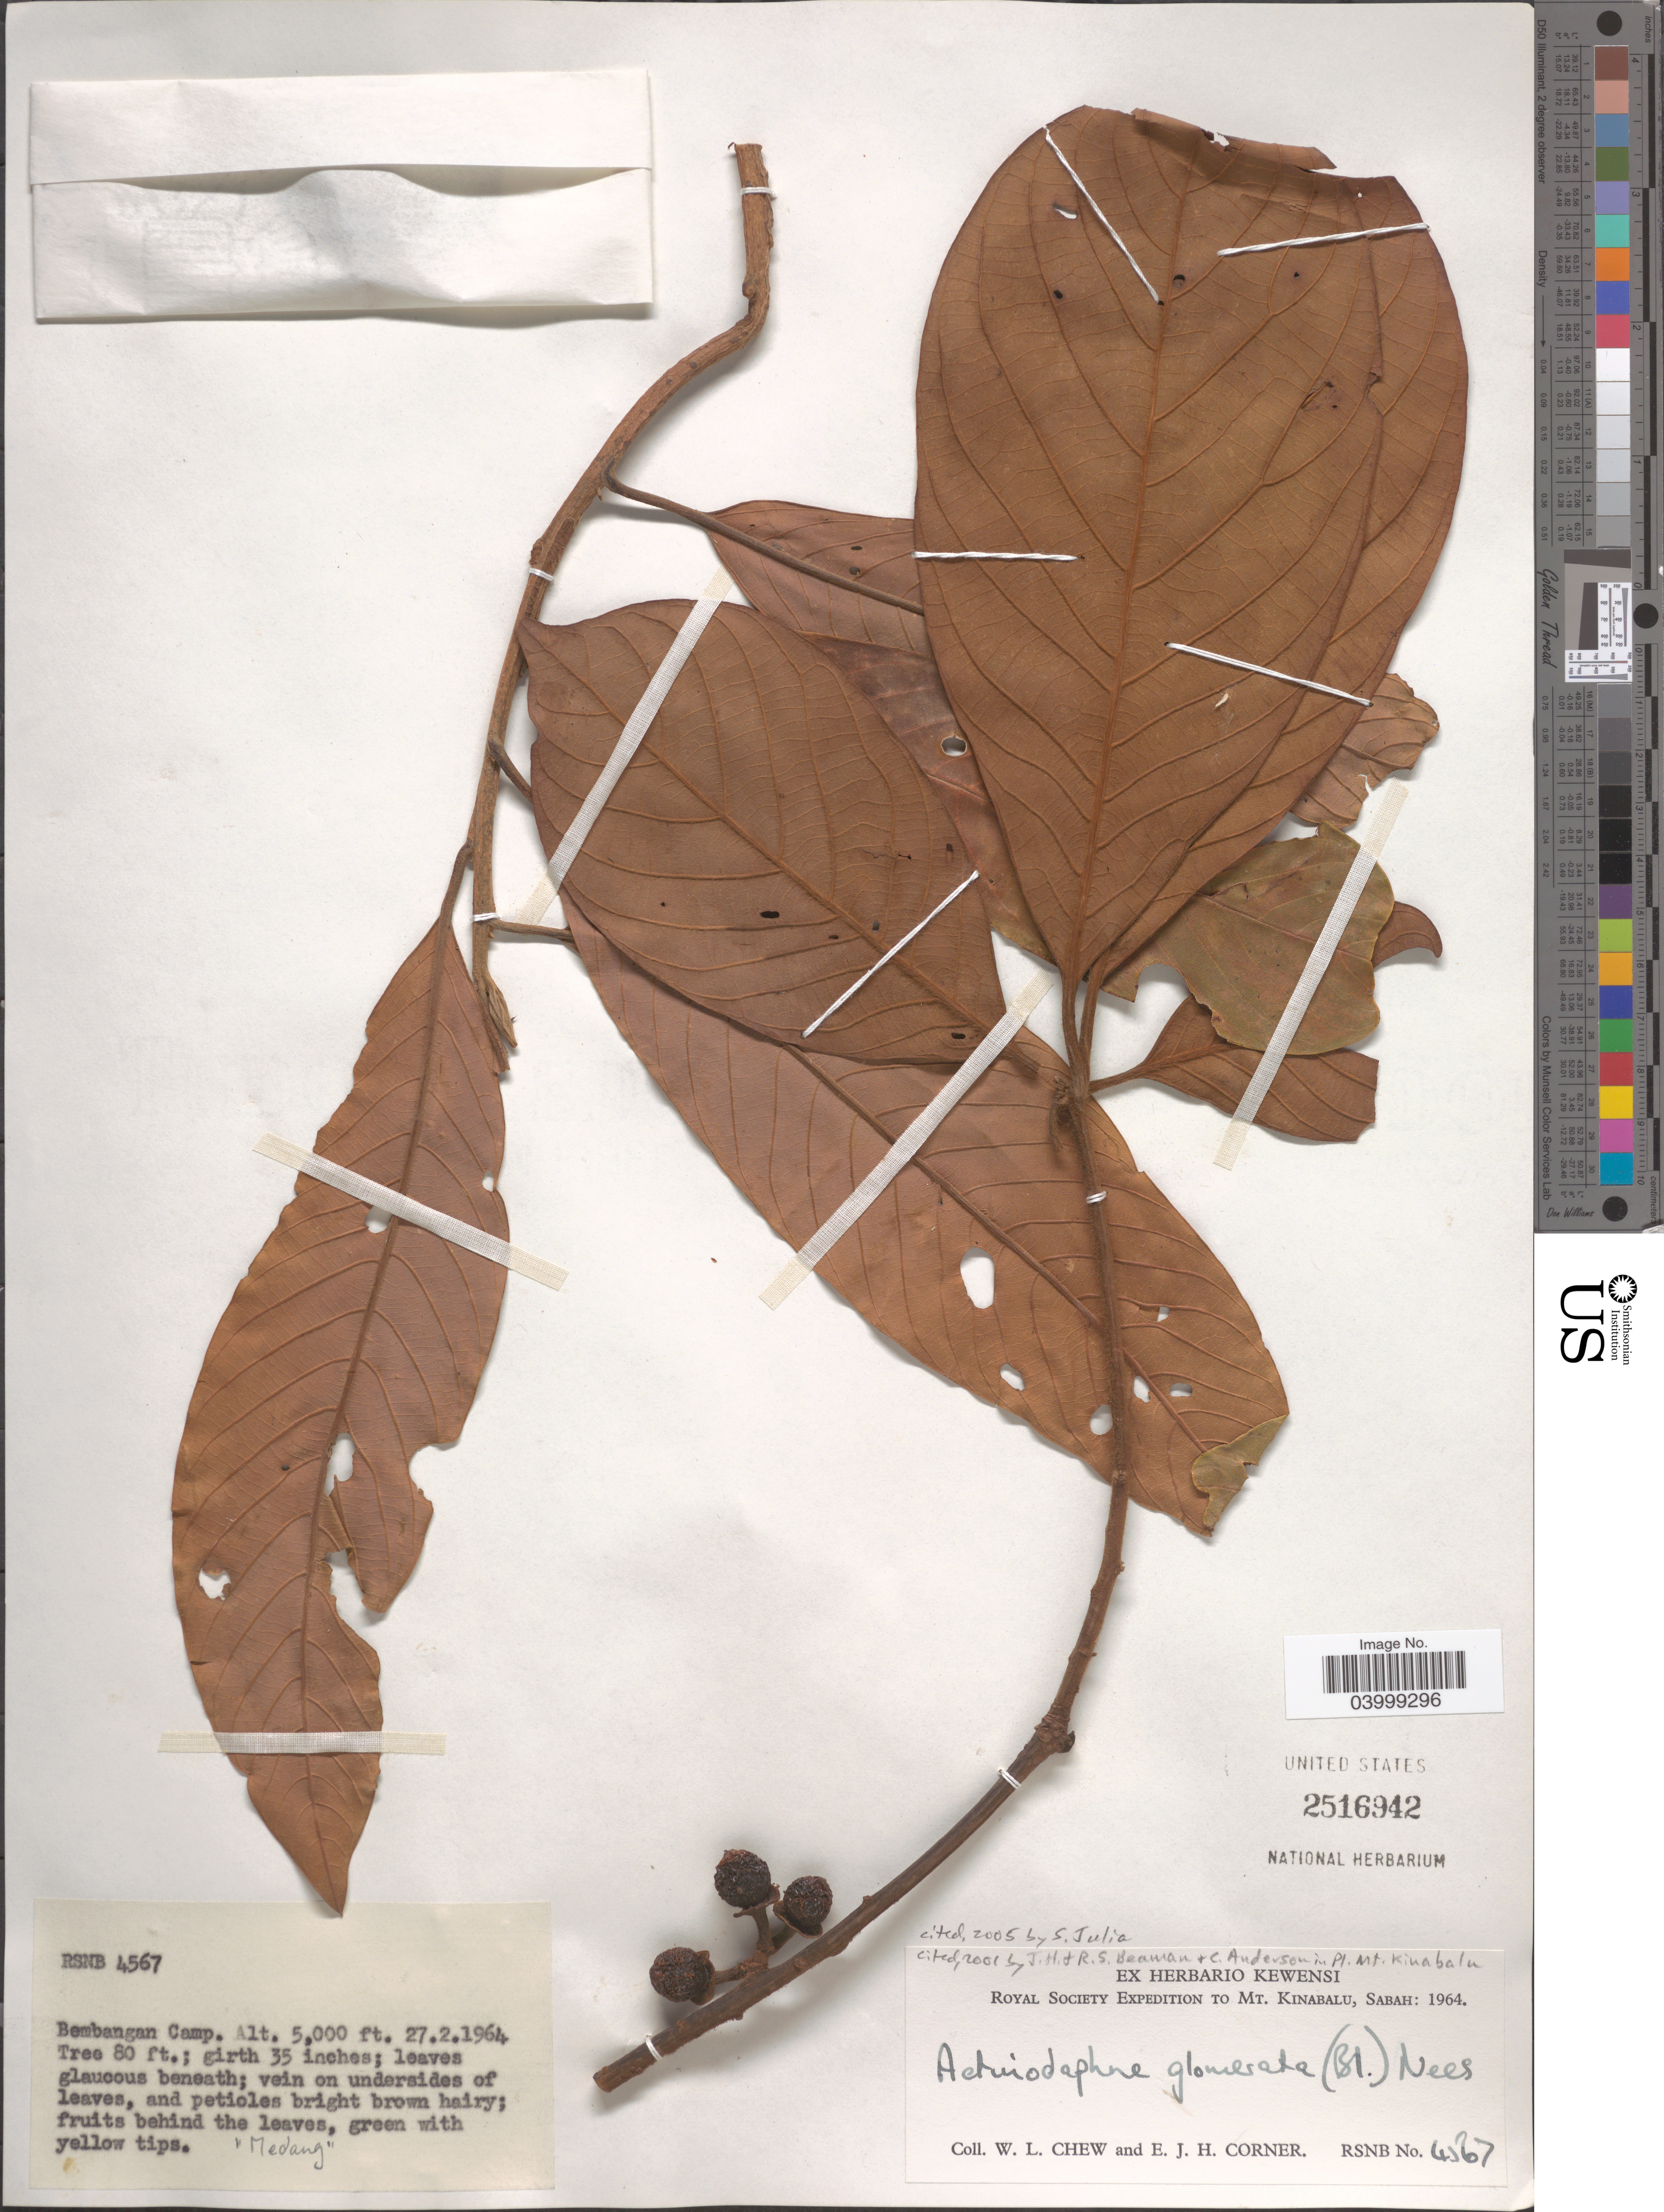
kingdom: Plantae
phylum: Tracheophyta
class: Magnoliopsida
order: Laurales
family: Lauraceae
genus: Actinodaphne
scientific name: Actinodaphne glomerata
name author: (Blume) Nees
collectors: W. Chew & E. Corner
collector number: RSNB 4567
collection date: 1964-02-27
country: Malaysia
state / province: Sabah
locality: Mt. Kinabalu. Bembangan Camp.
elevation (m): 1524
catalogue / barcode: US 2516942